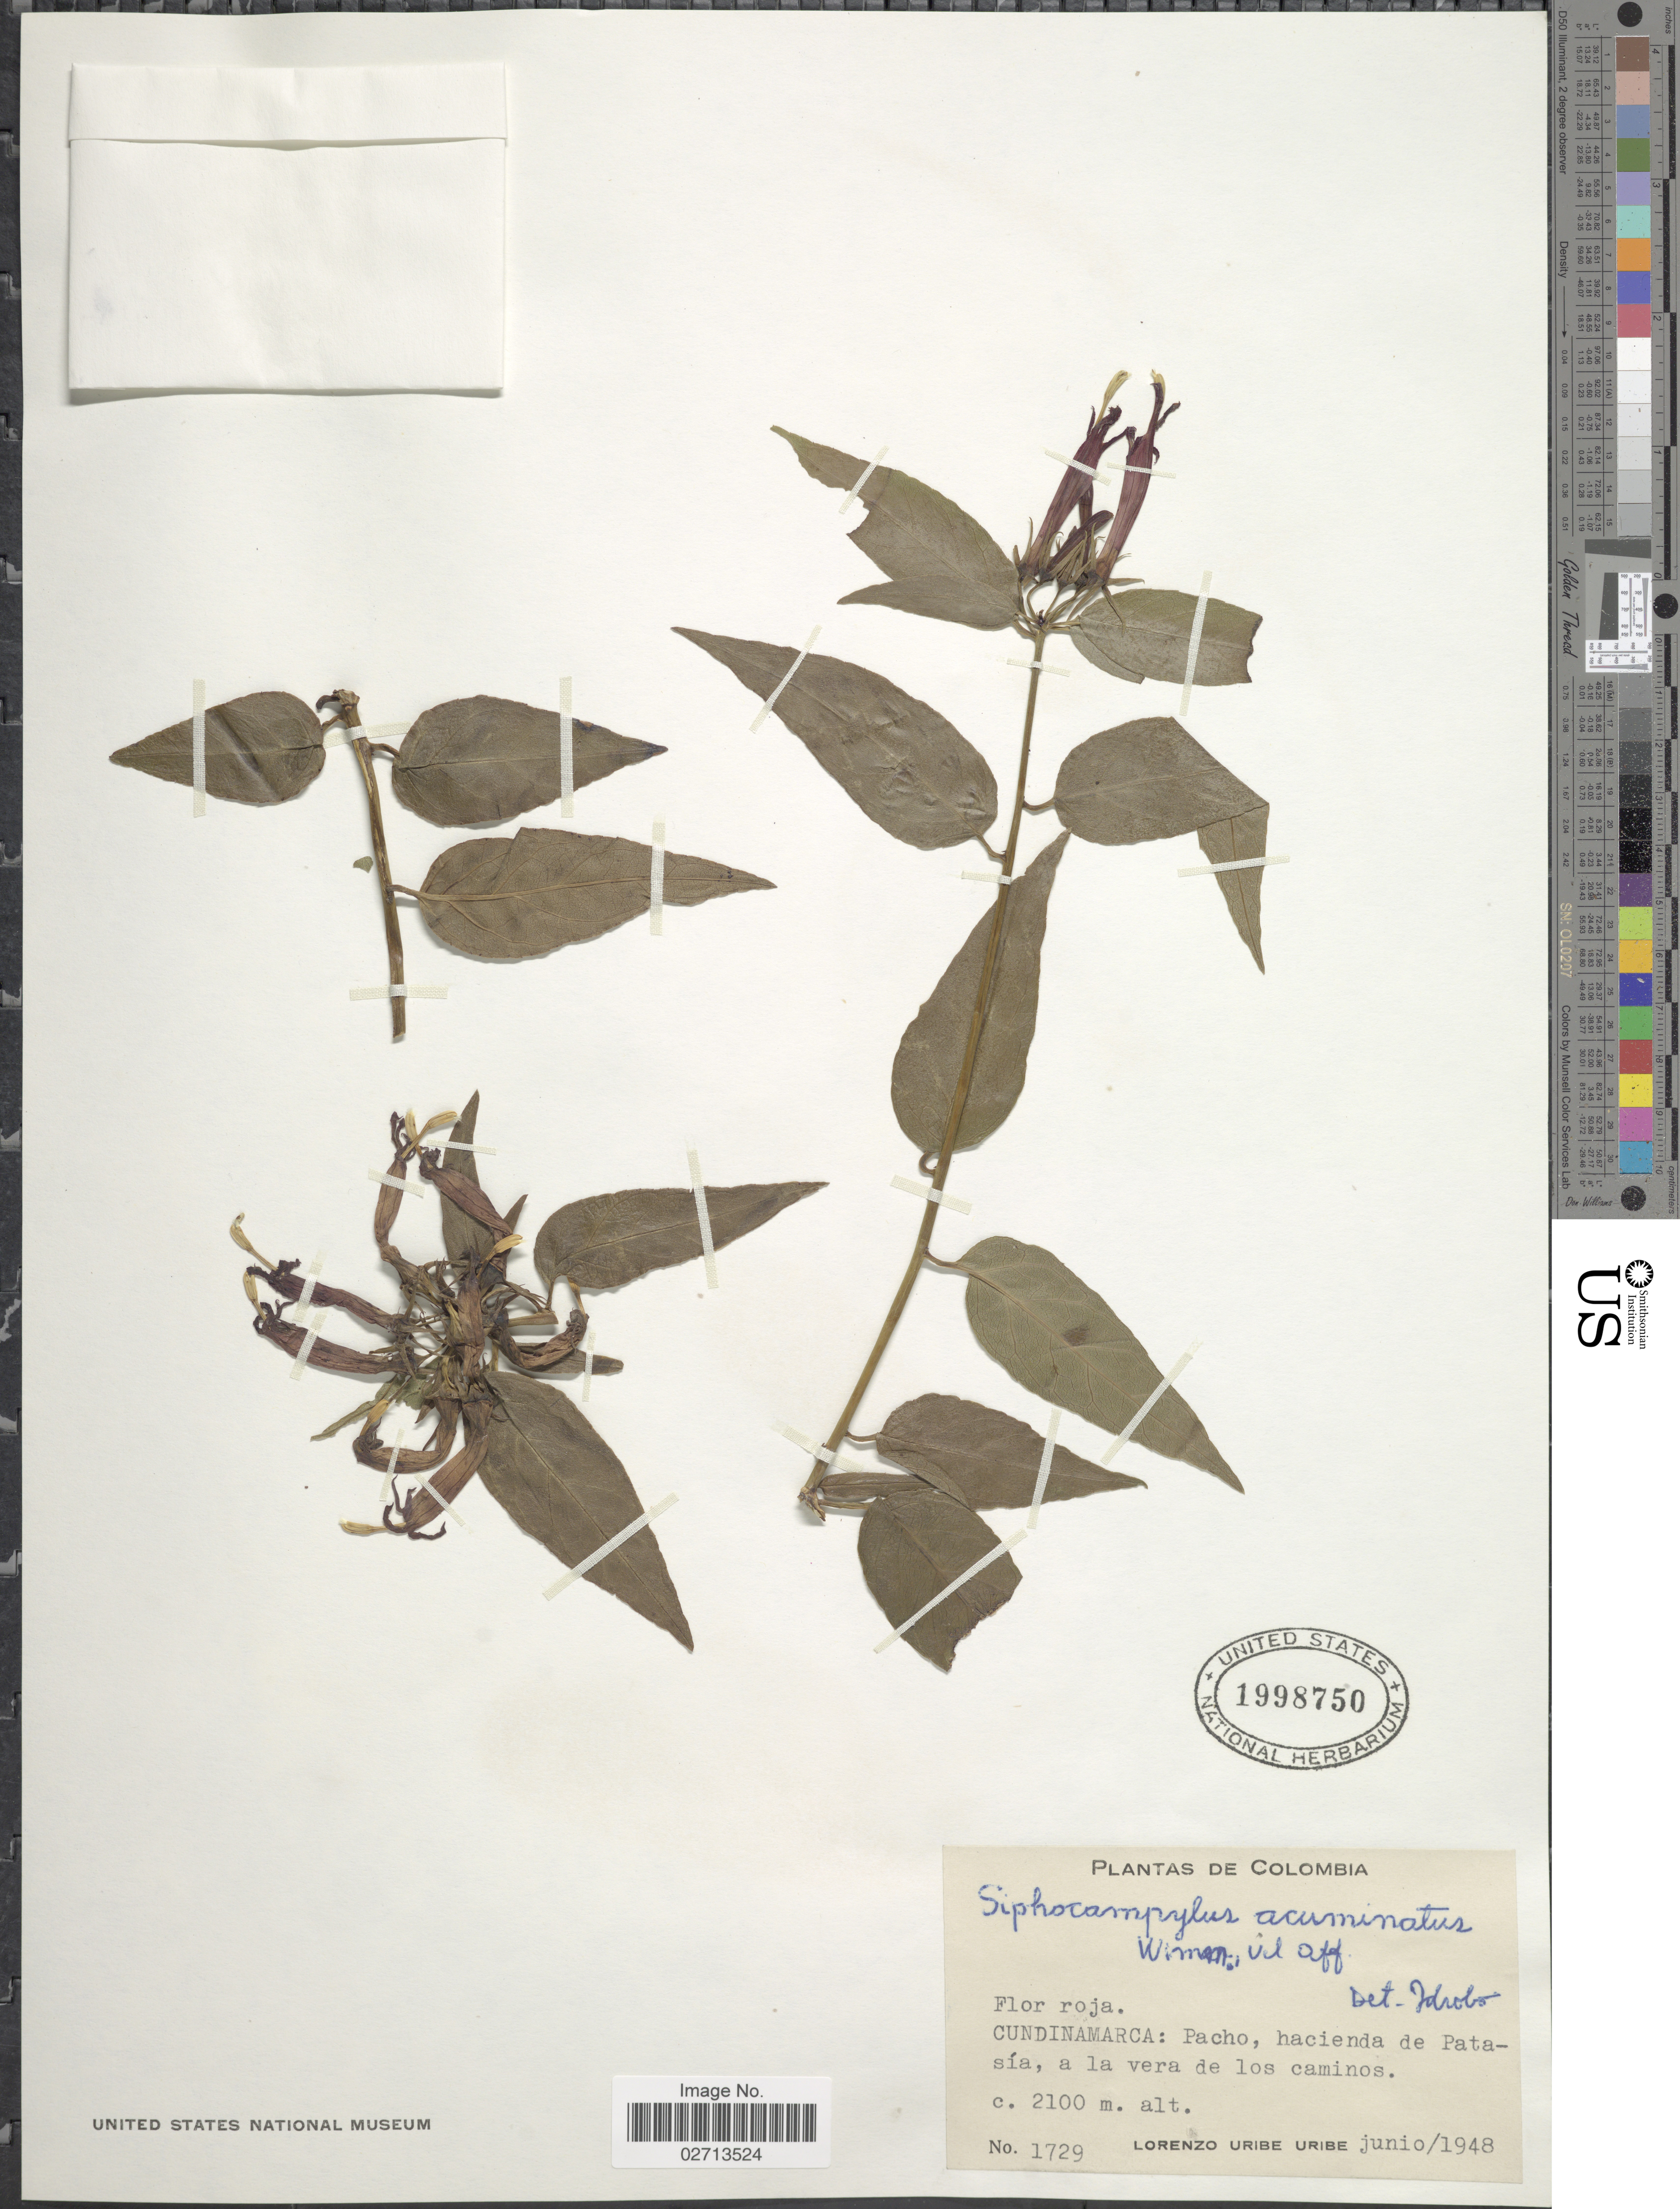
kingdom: Plantae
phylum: Tracheophyta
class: Magnoliopsida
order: Asterales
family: Campanulaceae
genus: Siphocampylus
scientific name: Siphocampylus acuminatus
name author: (Sw.) G. Don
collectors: L. Uribe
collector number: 1729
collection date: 1948-06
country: Colombia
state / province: Cundinamarca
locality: Pacho, hacienda de Patasia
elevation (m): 2100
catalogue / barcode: US 1998750